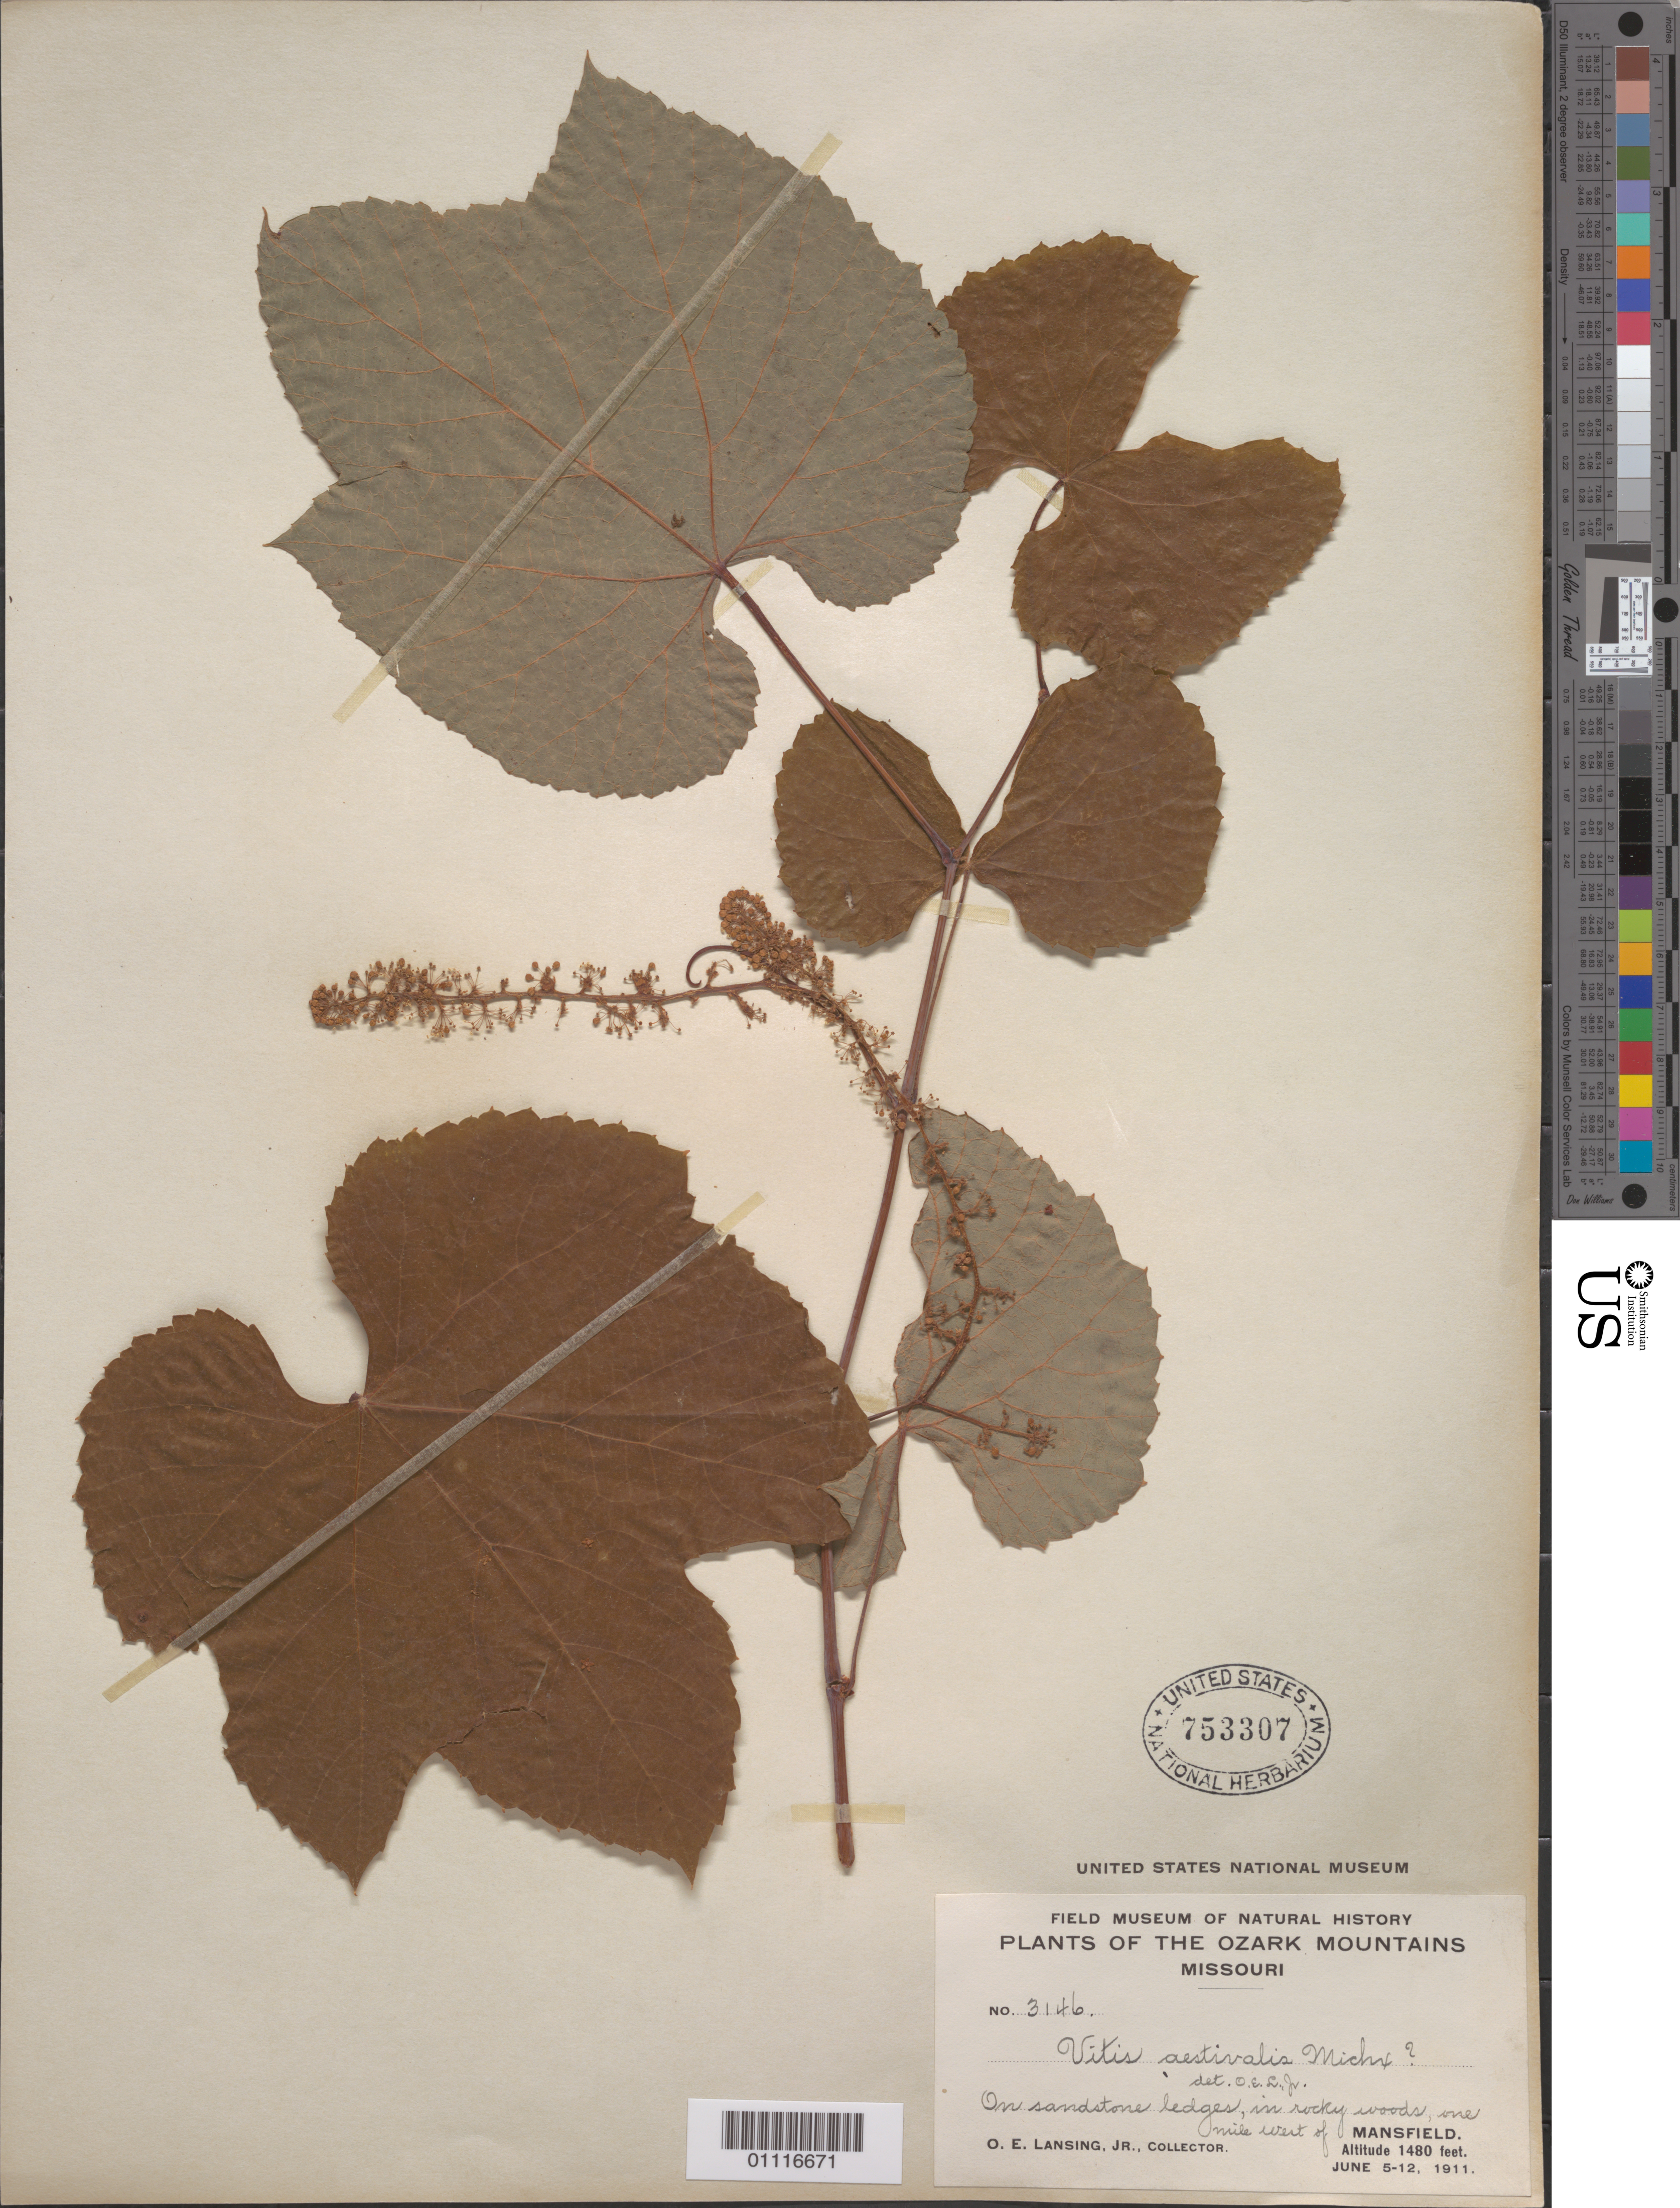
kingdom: Plantae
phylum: Tracheophyta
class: Magnoliopsida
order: Vitales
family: Vitaceae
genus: Vitis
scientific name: Vitis aestivalis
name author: Michx.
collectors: O. Lansing Jr.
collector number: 3146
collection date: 1911-06-05/1911-06-12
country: United States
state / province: Missouri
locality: On sandstone ledges, in rocky woods, on mile west Mansfield.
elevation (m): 451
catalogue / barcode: US 753307